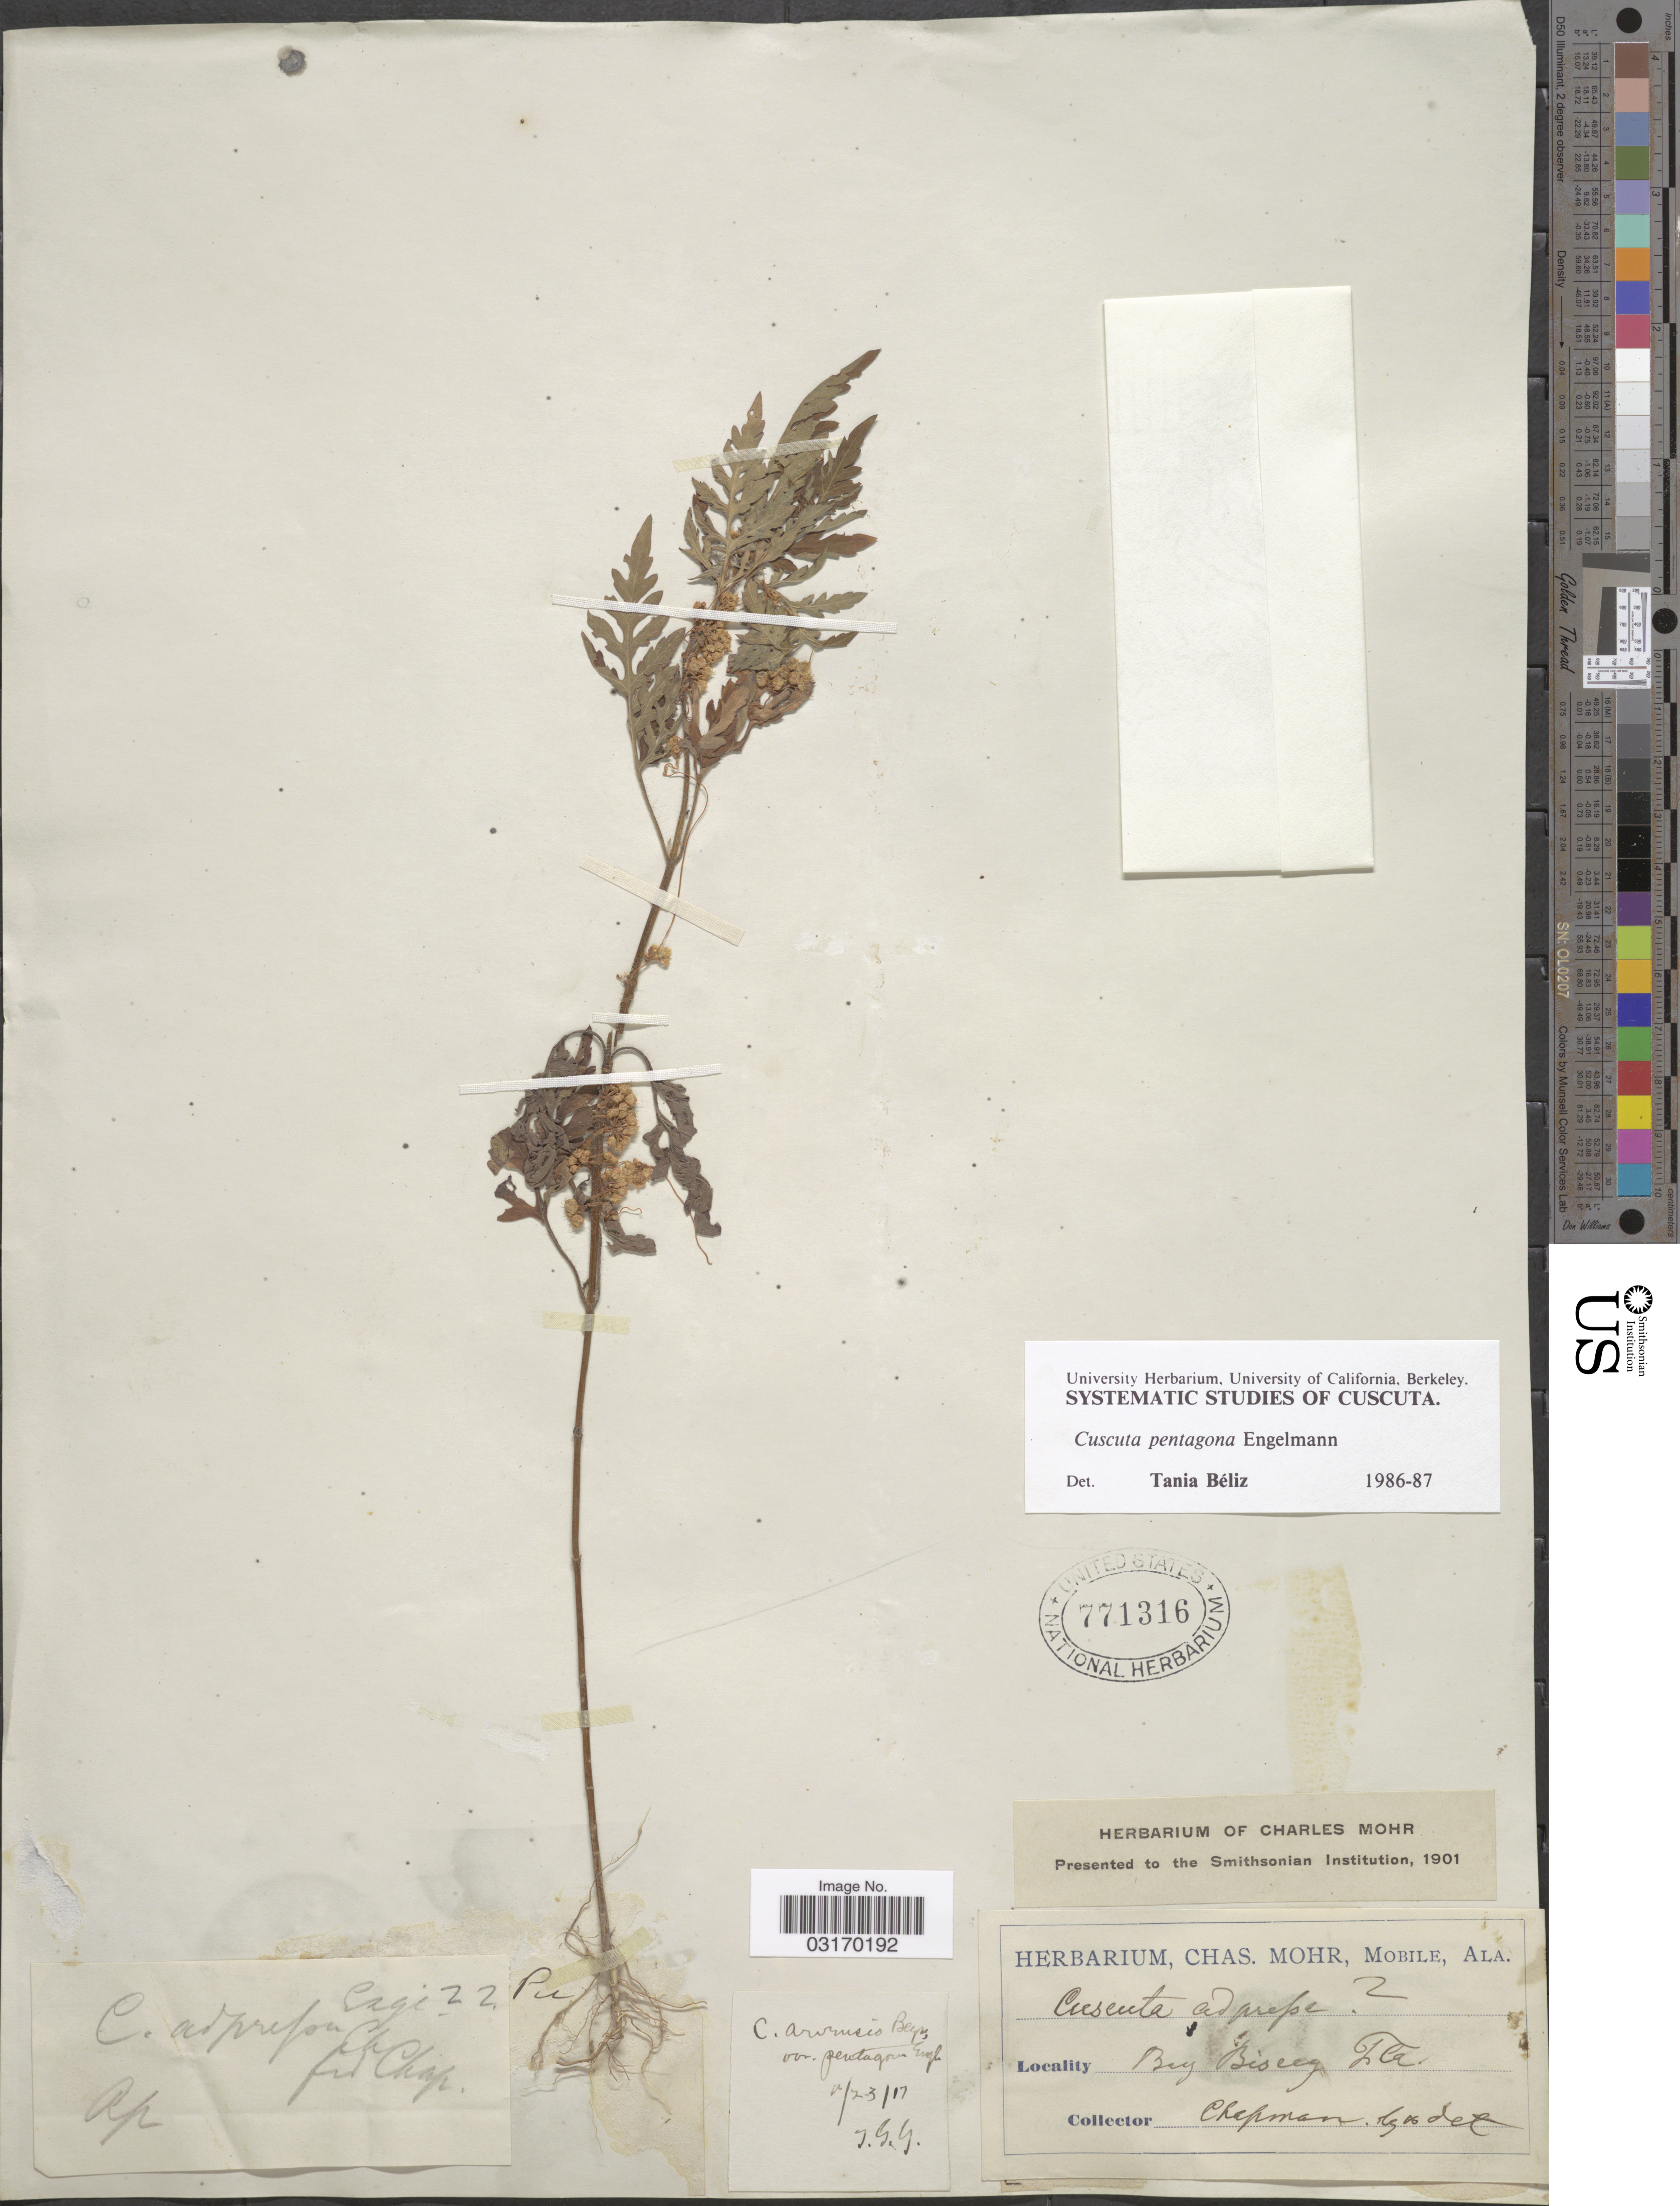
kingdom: Plantae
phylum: Tracheophyta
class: Magnoliopsida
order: Solanales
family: Convolvulaceae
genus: Cuscuta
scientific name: Cuscuta pentagona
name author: Engelm.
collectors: A. W. Chapman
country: United States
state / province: Florida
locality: Bay Biscay.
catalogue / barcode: US 771316